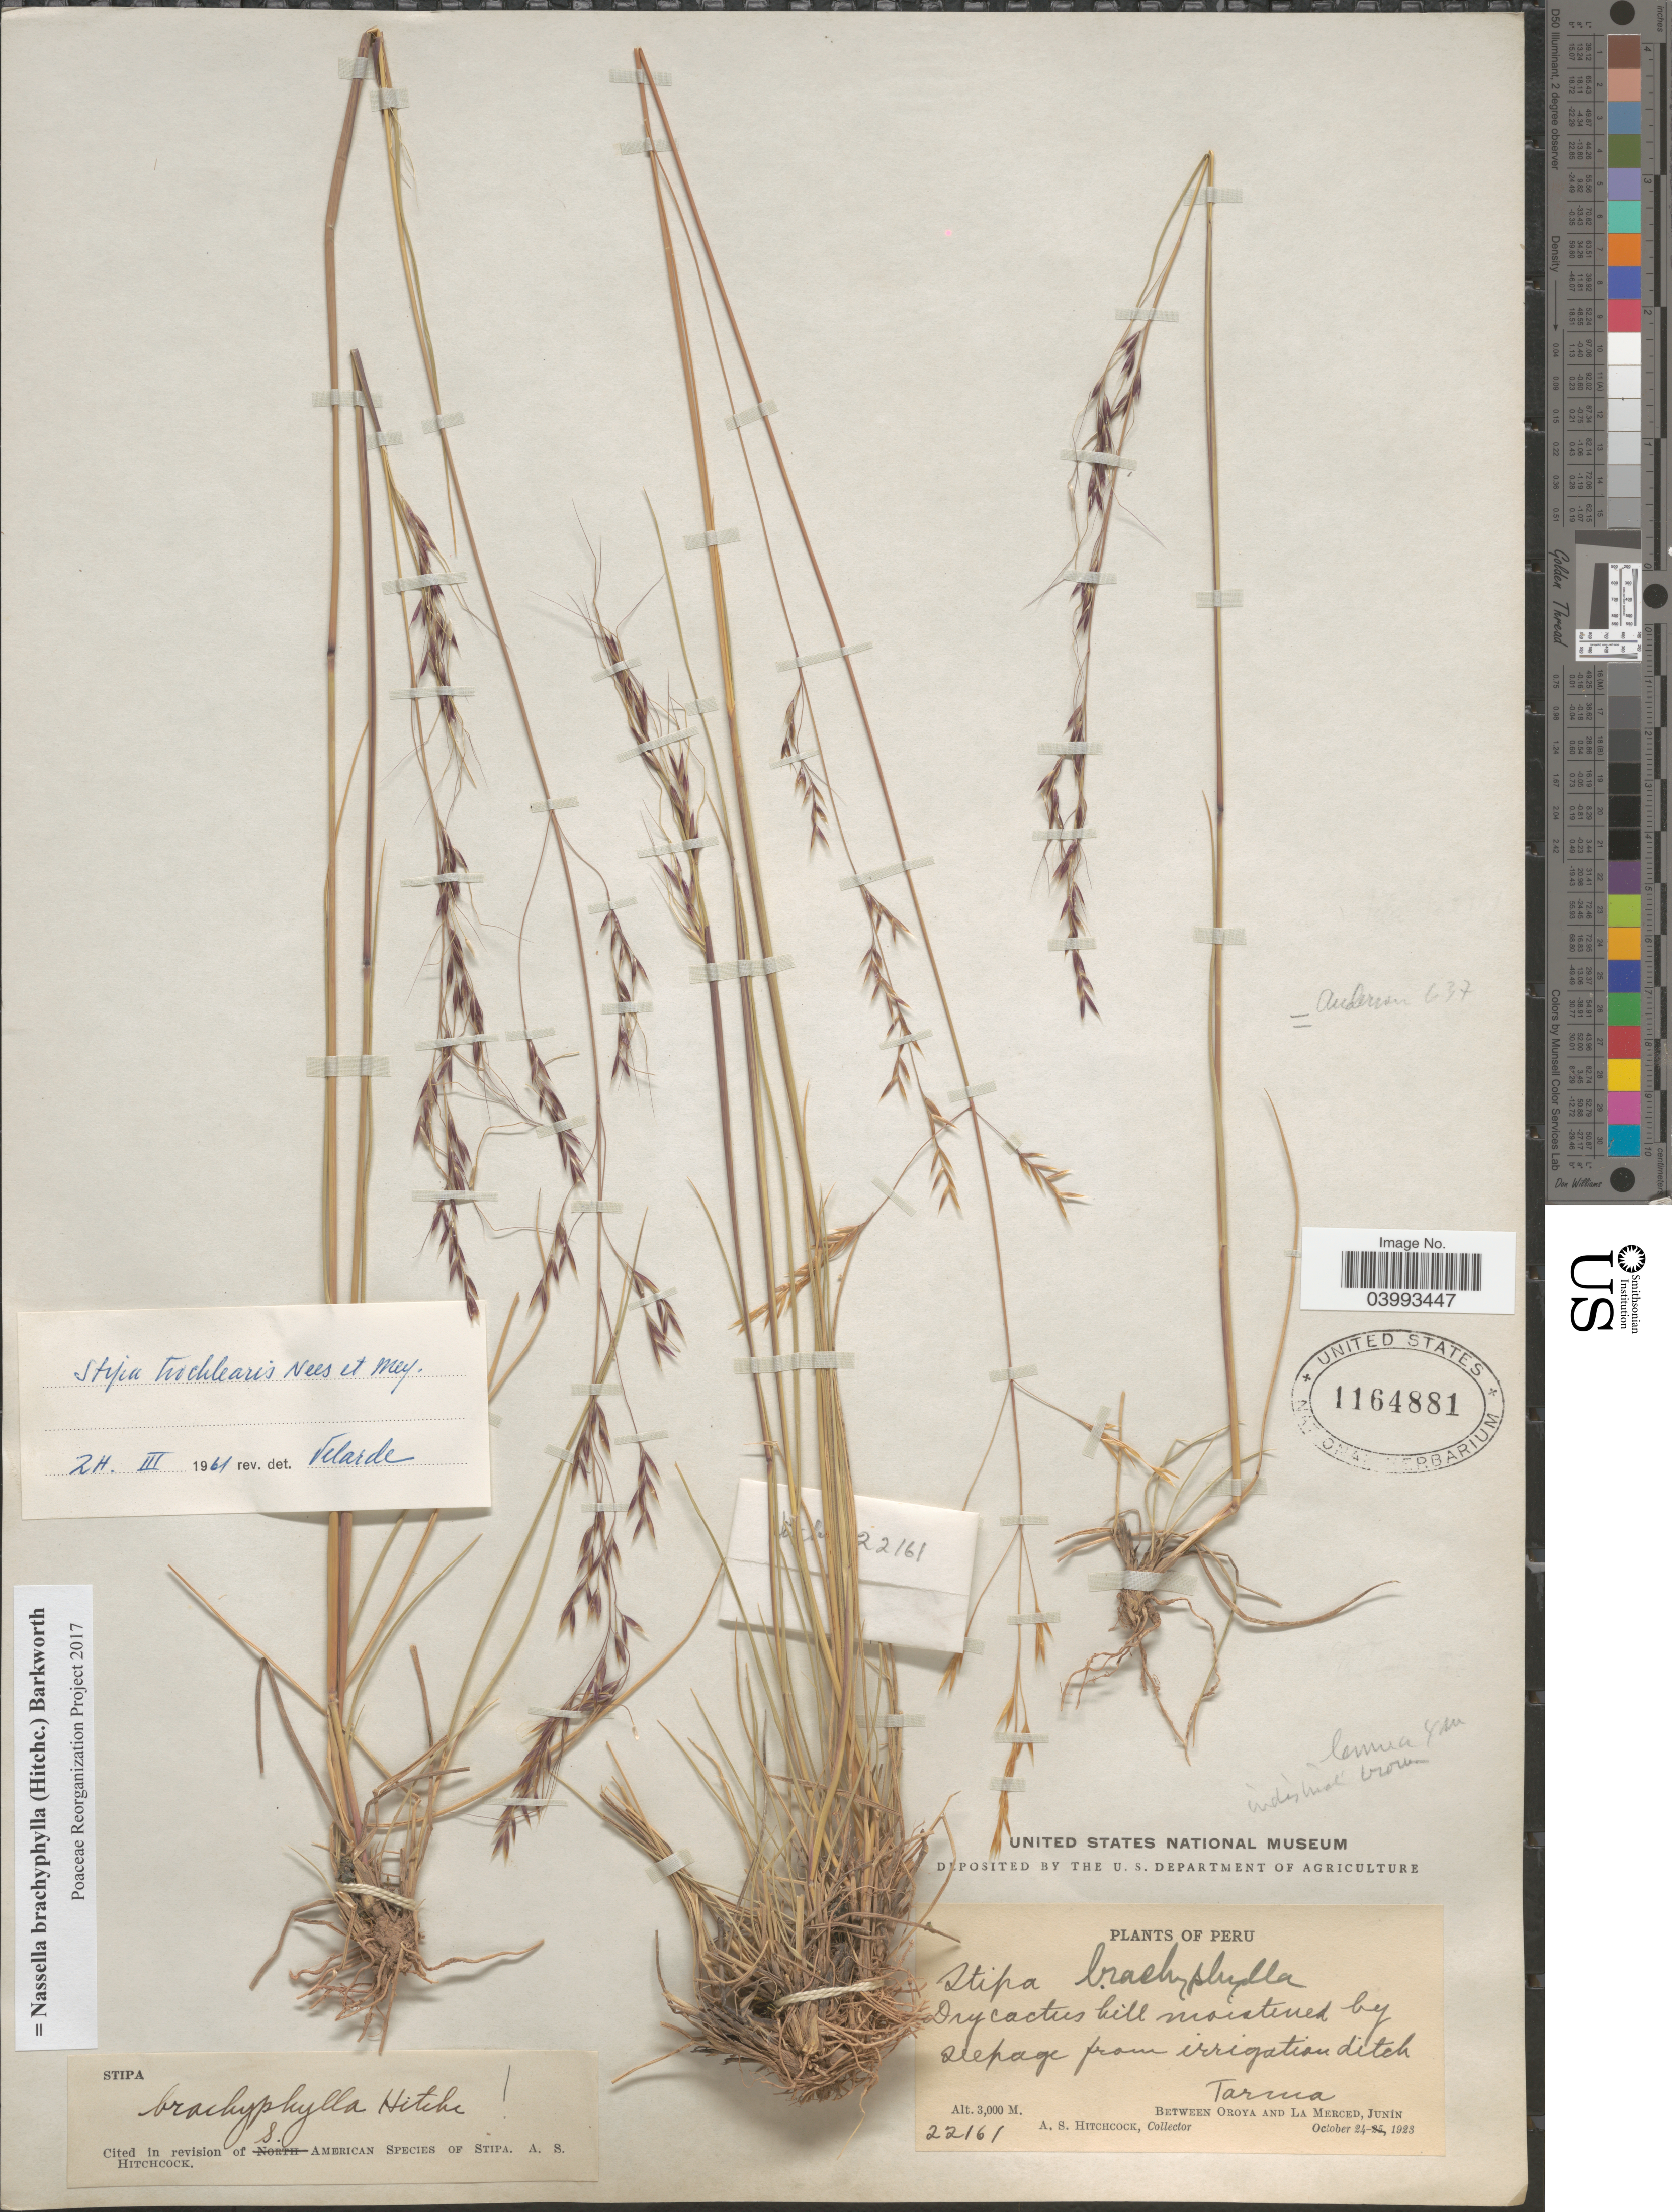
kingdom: Plantae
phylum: Tracheophyta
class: Liliopsida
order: Poales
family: Poaceae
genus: Nassella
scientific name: Nassella brachyphylla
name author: (Hitchc.) Barkworth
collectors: A. S. Hitchcock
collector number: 22161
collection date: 1923-10-24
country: Peru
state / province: Junín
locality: Tarma. Between Oroya and La Merced.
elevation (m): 3000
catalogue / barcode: US 1164881